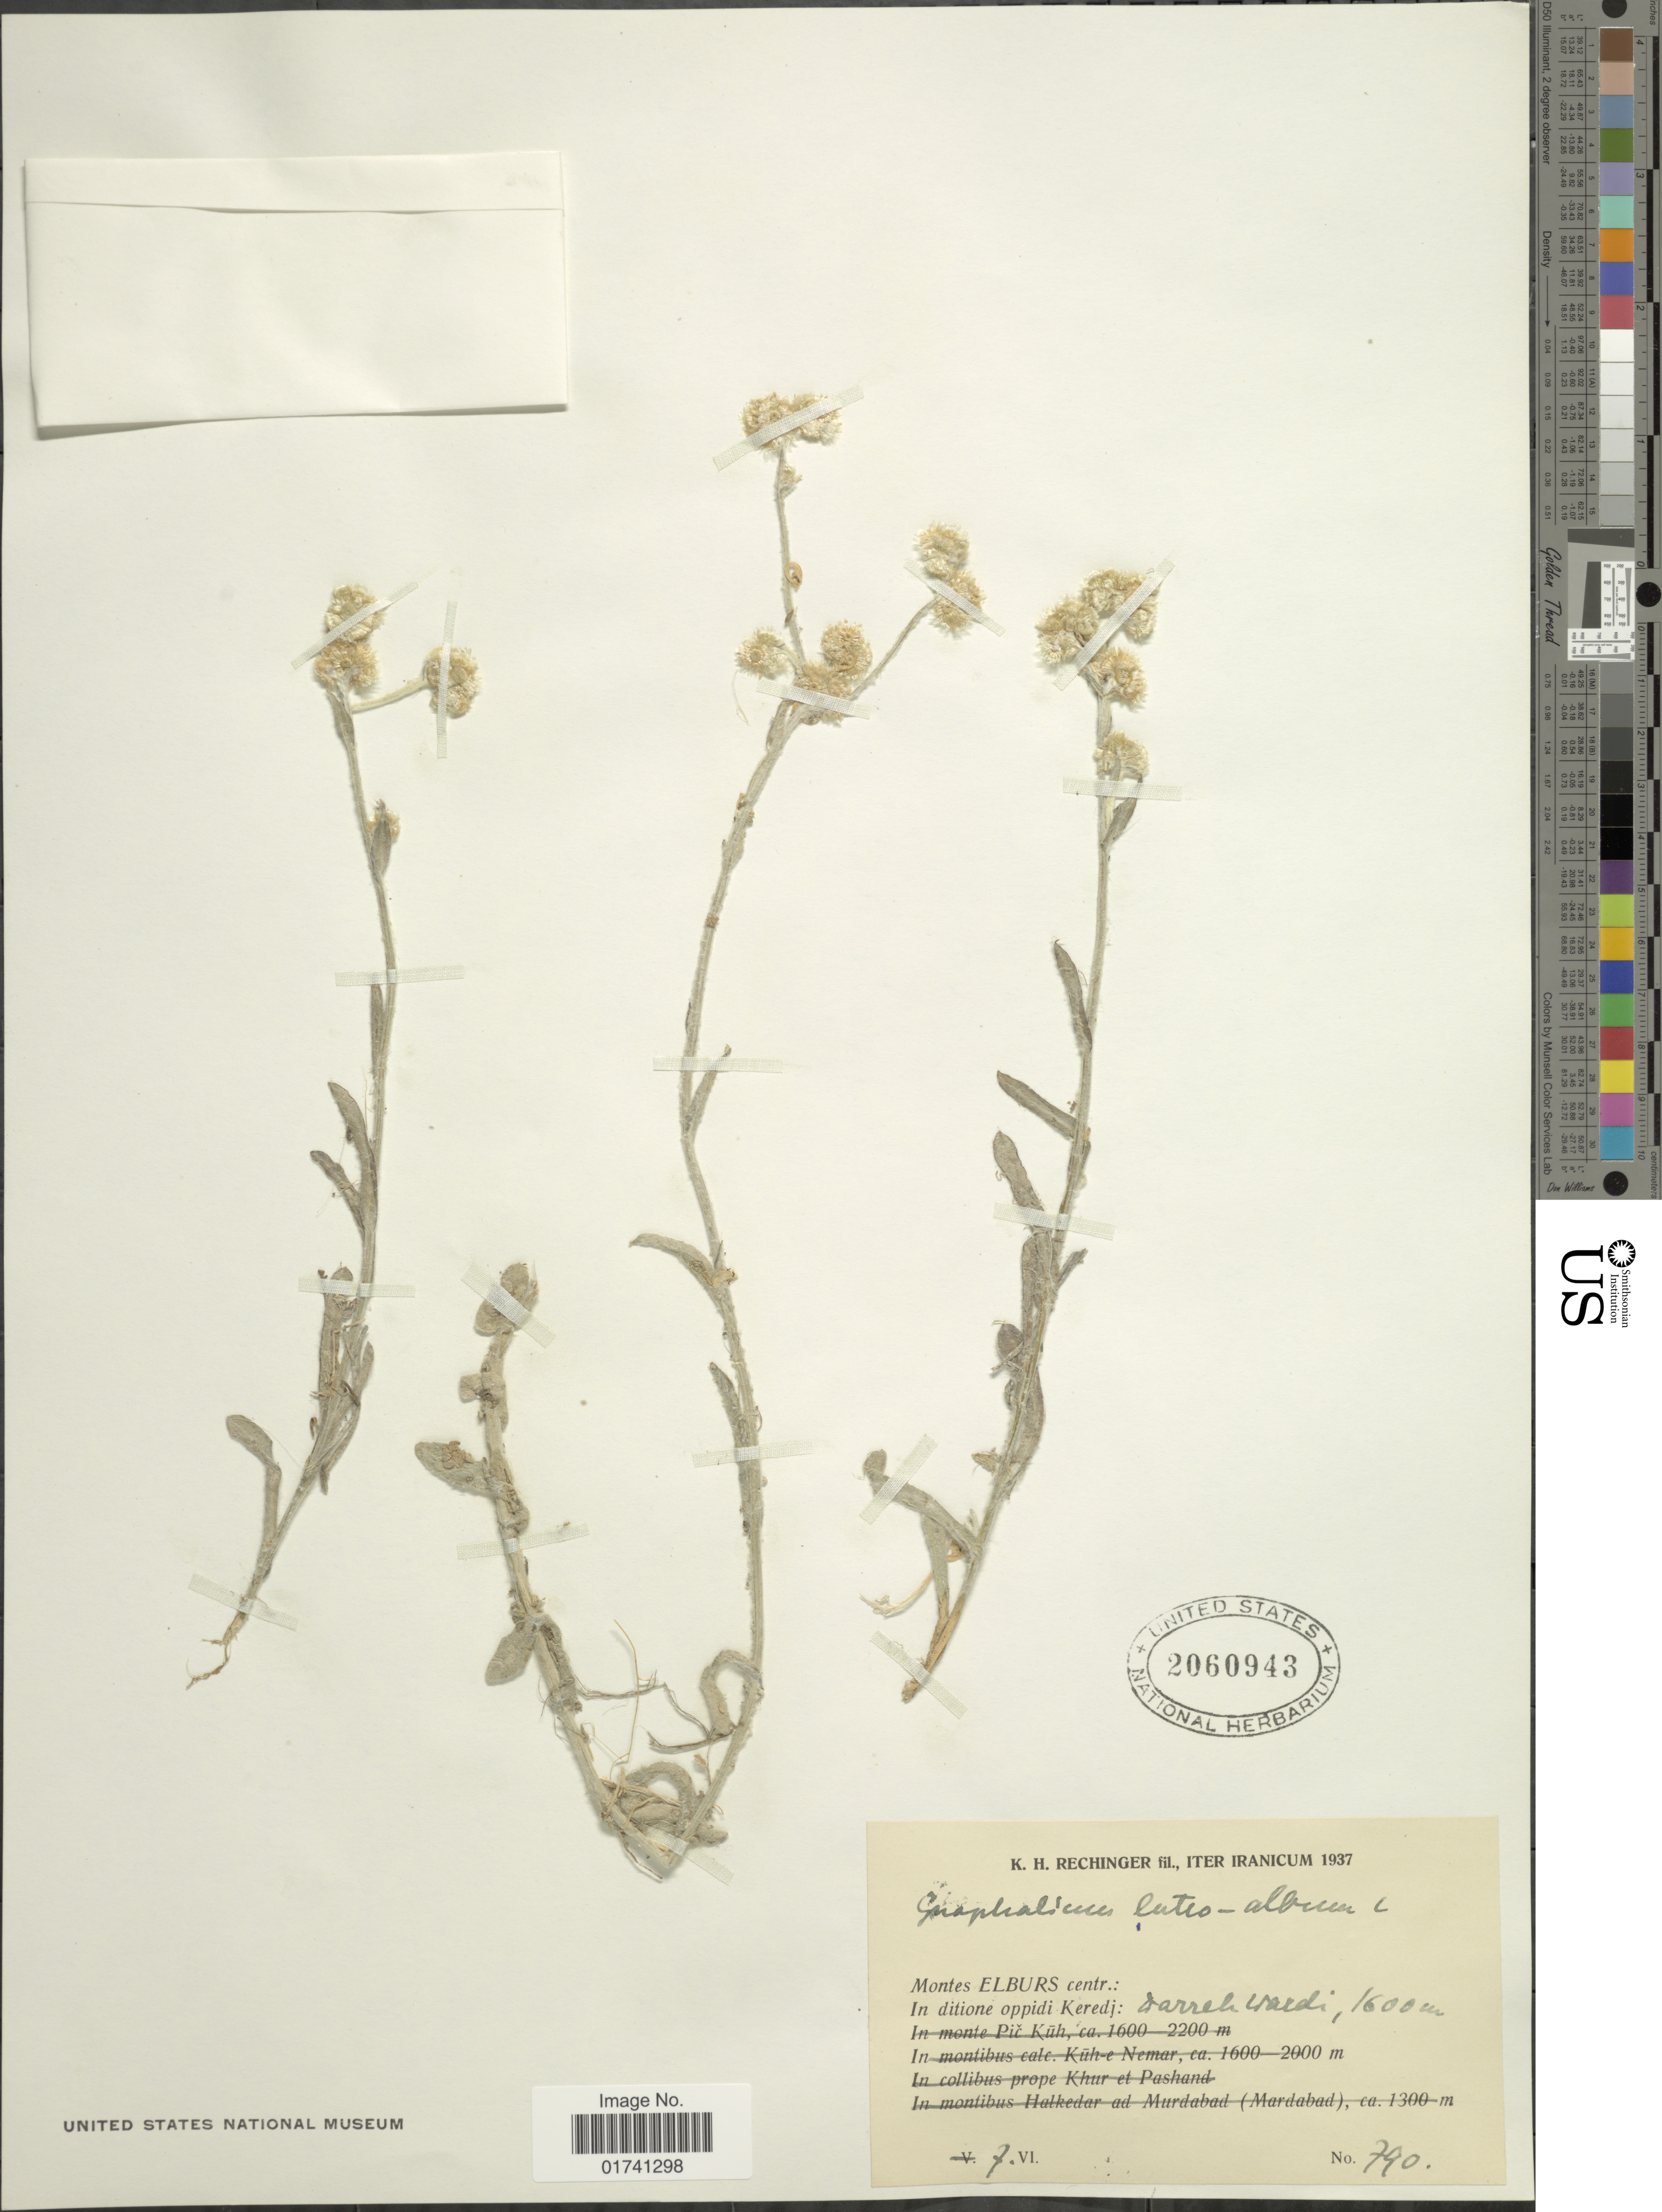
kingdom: Plantae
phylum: Tracheophyta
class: Magnoliopsida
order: Asterales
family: Asteraceae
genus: Laphangium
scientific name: Laphangium luteoalbum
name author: (L.) Tzvelev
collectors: K. H. Rechinger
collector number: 790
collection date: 1937-06-07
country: Iran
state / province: Alborz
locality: Iter iranicum, Montes Elburs centr.: in ditione oppidi Keredj: darrek yardi. [interpreted]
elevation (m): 1600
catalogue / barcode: US 2060943